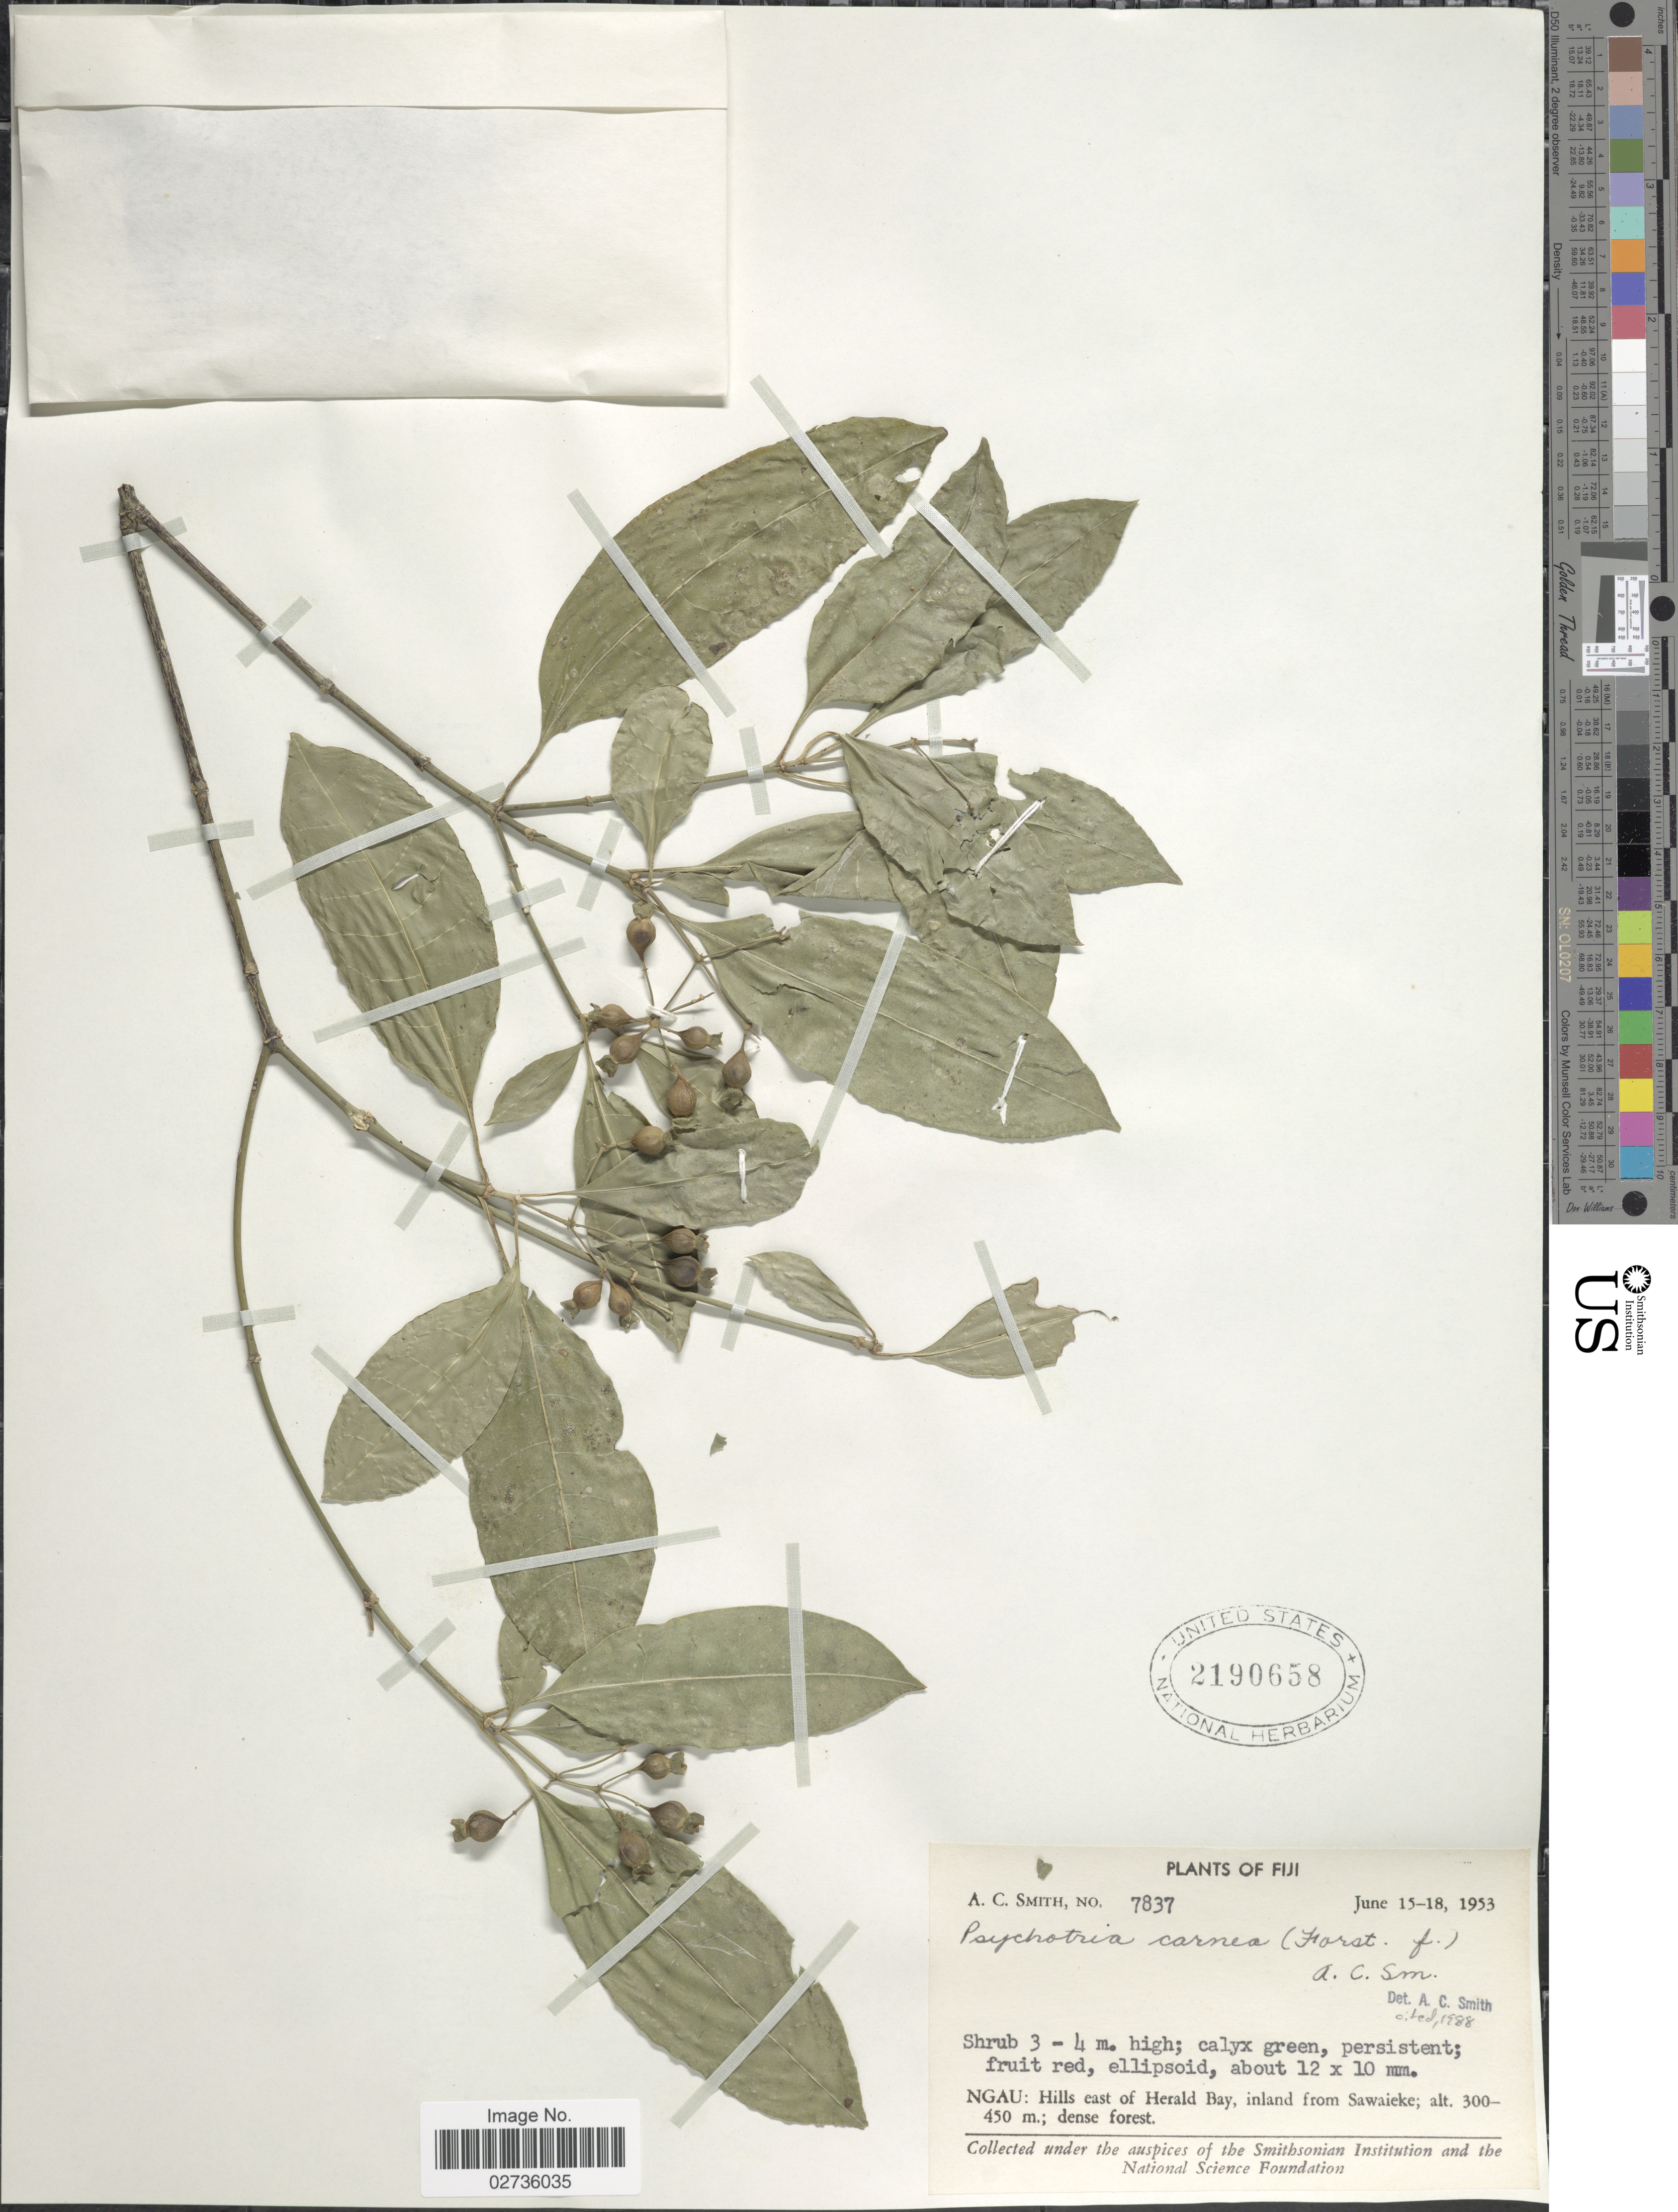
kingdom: Plantae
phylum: Tracheophyta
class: Magnoliopsida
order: Gentianales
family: Rubiaceae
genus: Psychotria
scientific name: Psychotria carnea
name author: (G. Forst.) A.C. Sm.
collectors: A. C. Smith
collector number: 7837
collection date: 1953-06-15/1953-06-18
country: Fiji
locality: Ngau: Hills east of Herald Bay, inland from Sawaieke.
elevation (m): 300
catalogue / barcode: US 2190658